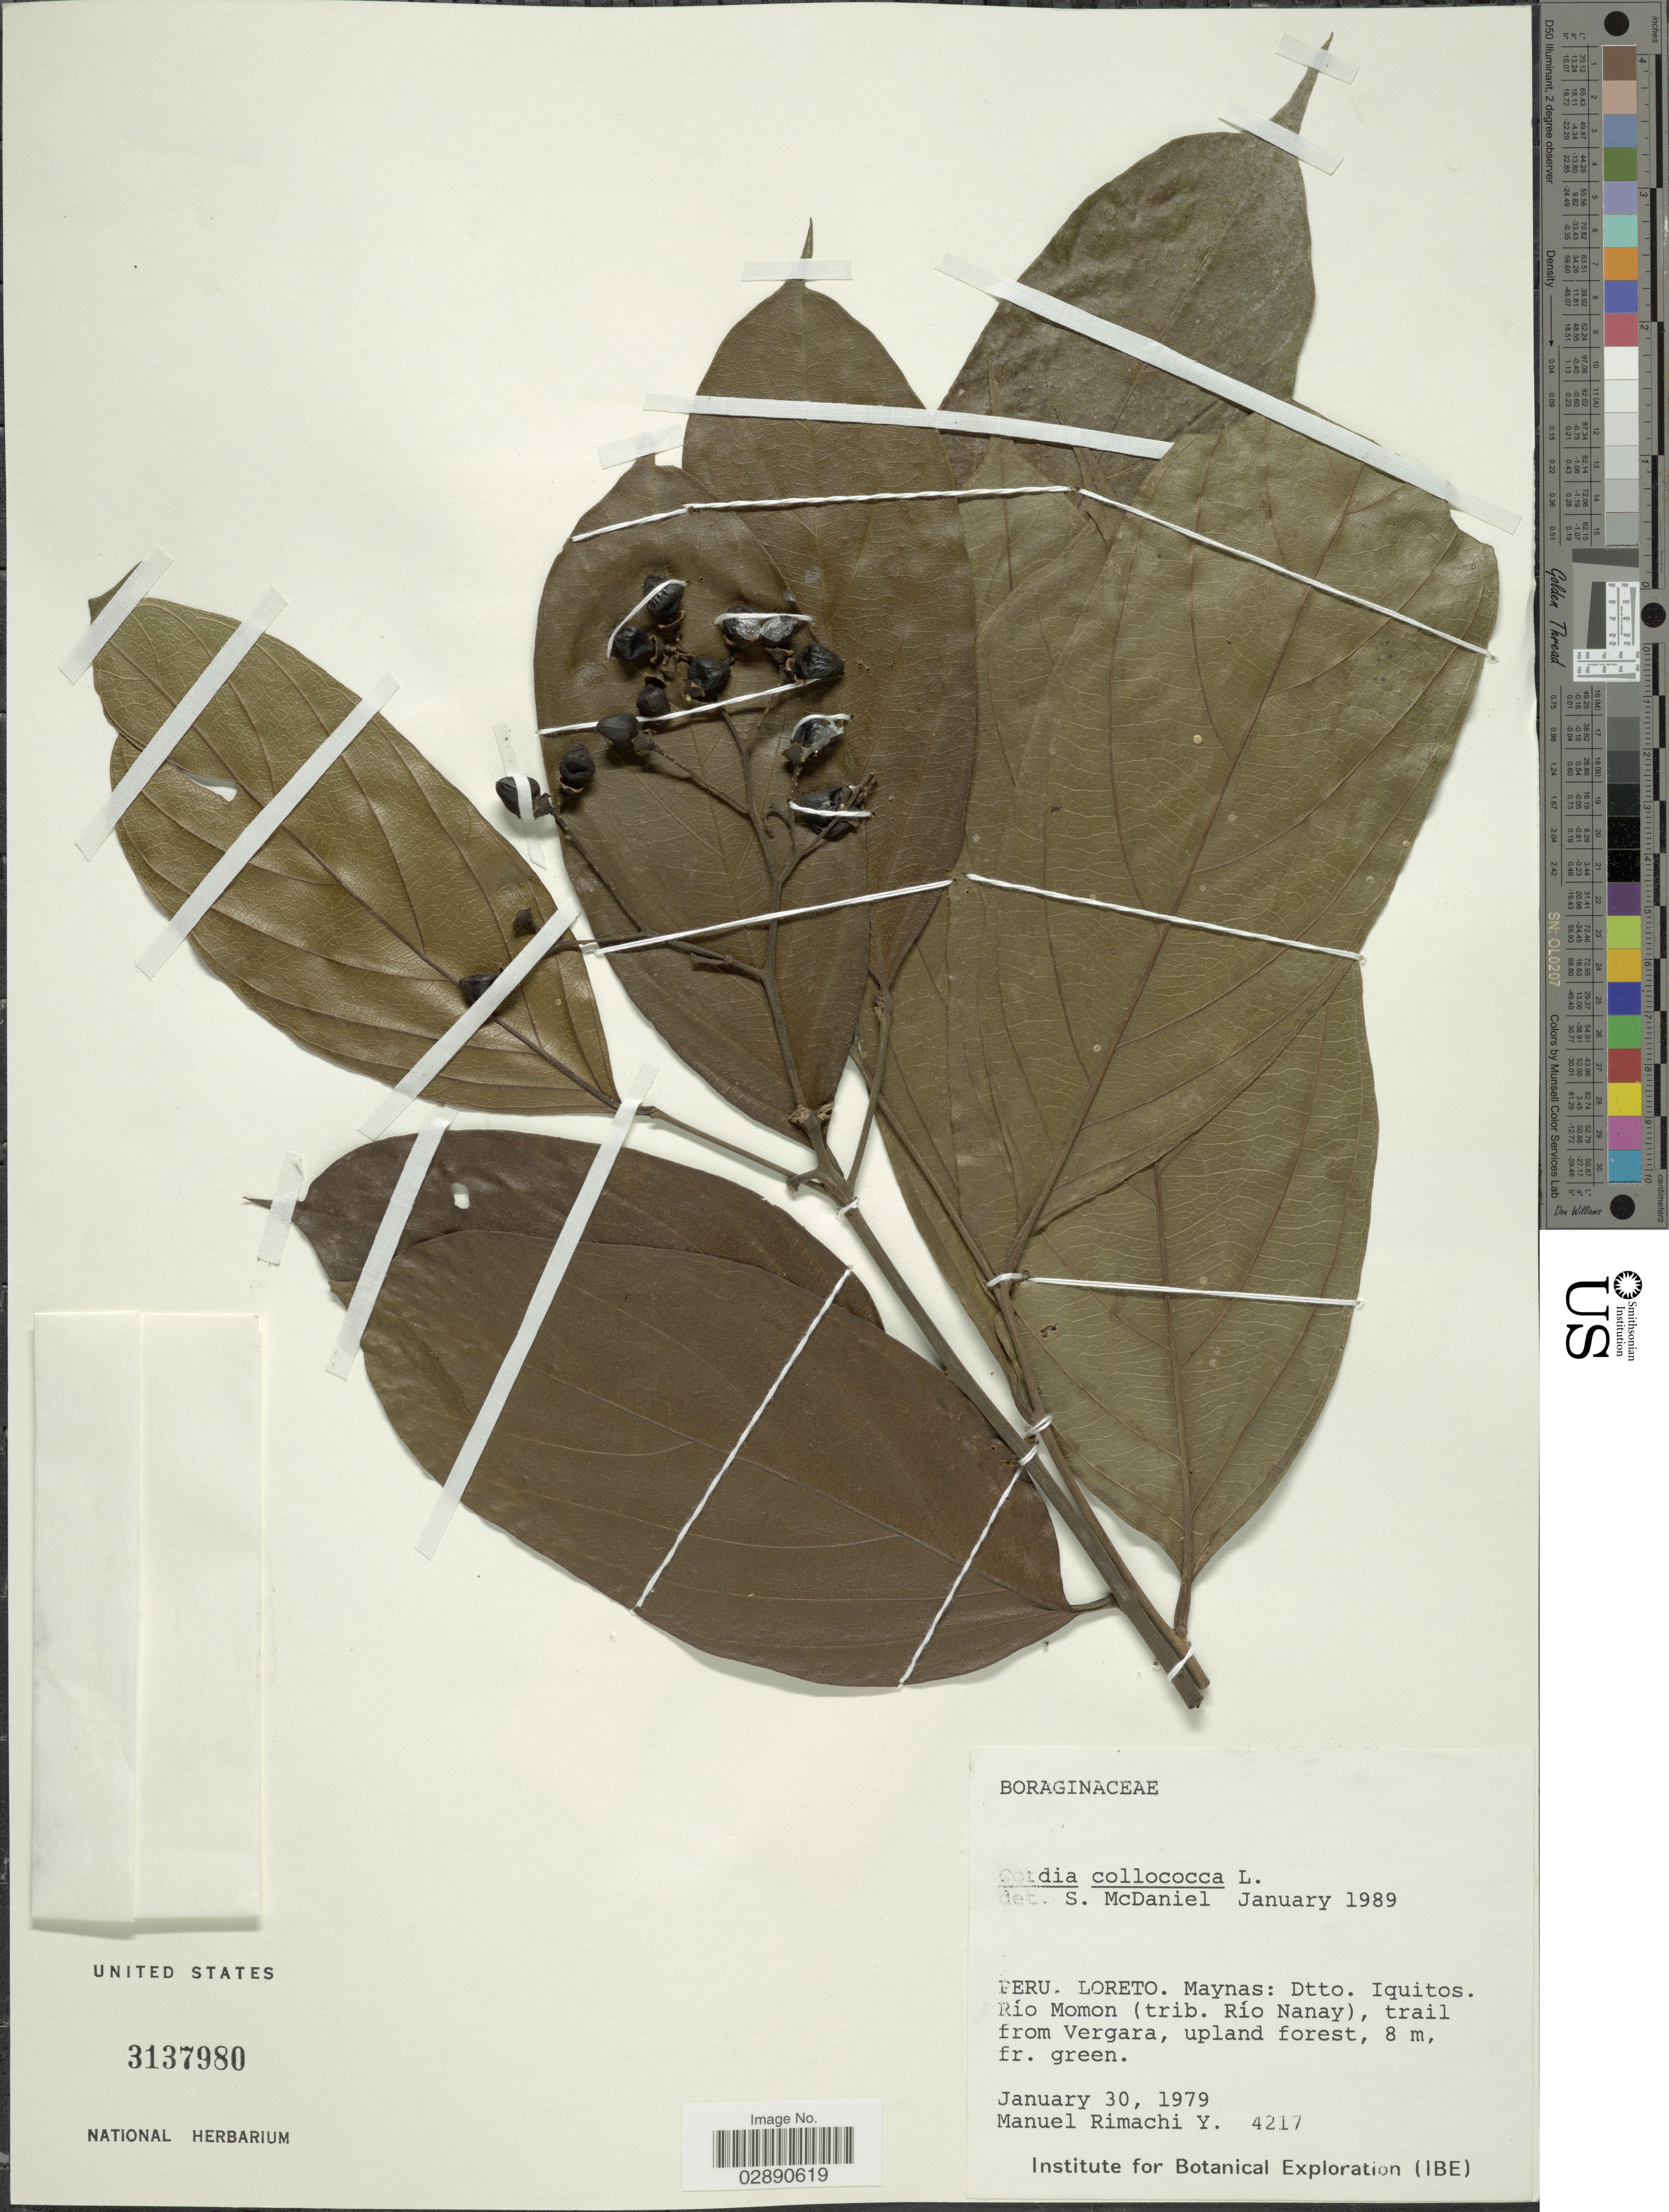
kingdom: Plantae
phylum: Tracheophyta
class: Magnoliopsida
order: Boraginales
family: Cordiaceae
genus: Cordia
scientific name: Cordia collococca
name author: L.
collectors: M. Rimachi Y.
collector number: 4217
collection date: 1979-01-30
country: Peru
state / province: Loreto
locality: Maynas: Dtto. Iquitos. Río Momon (trib. Río Nanay), trail from Vergara, upland forest.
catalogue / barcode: US 3137980